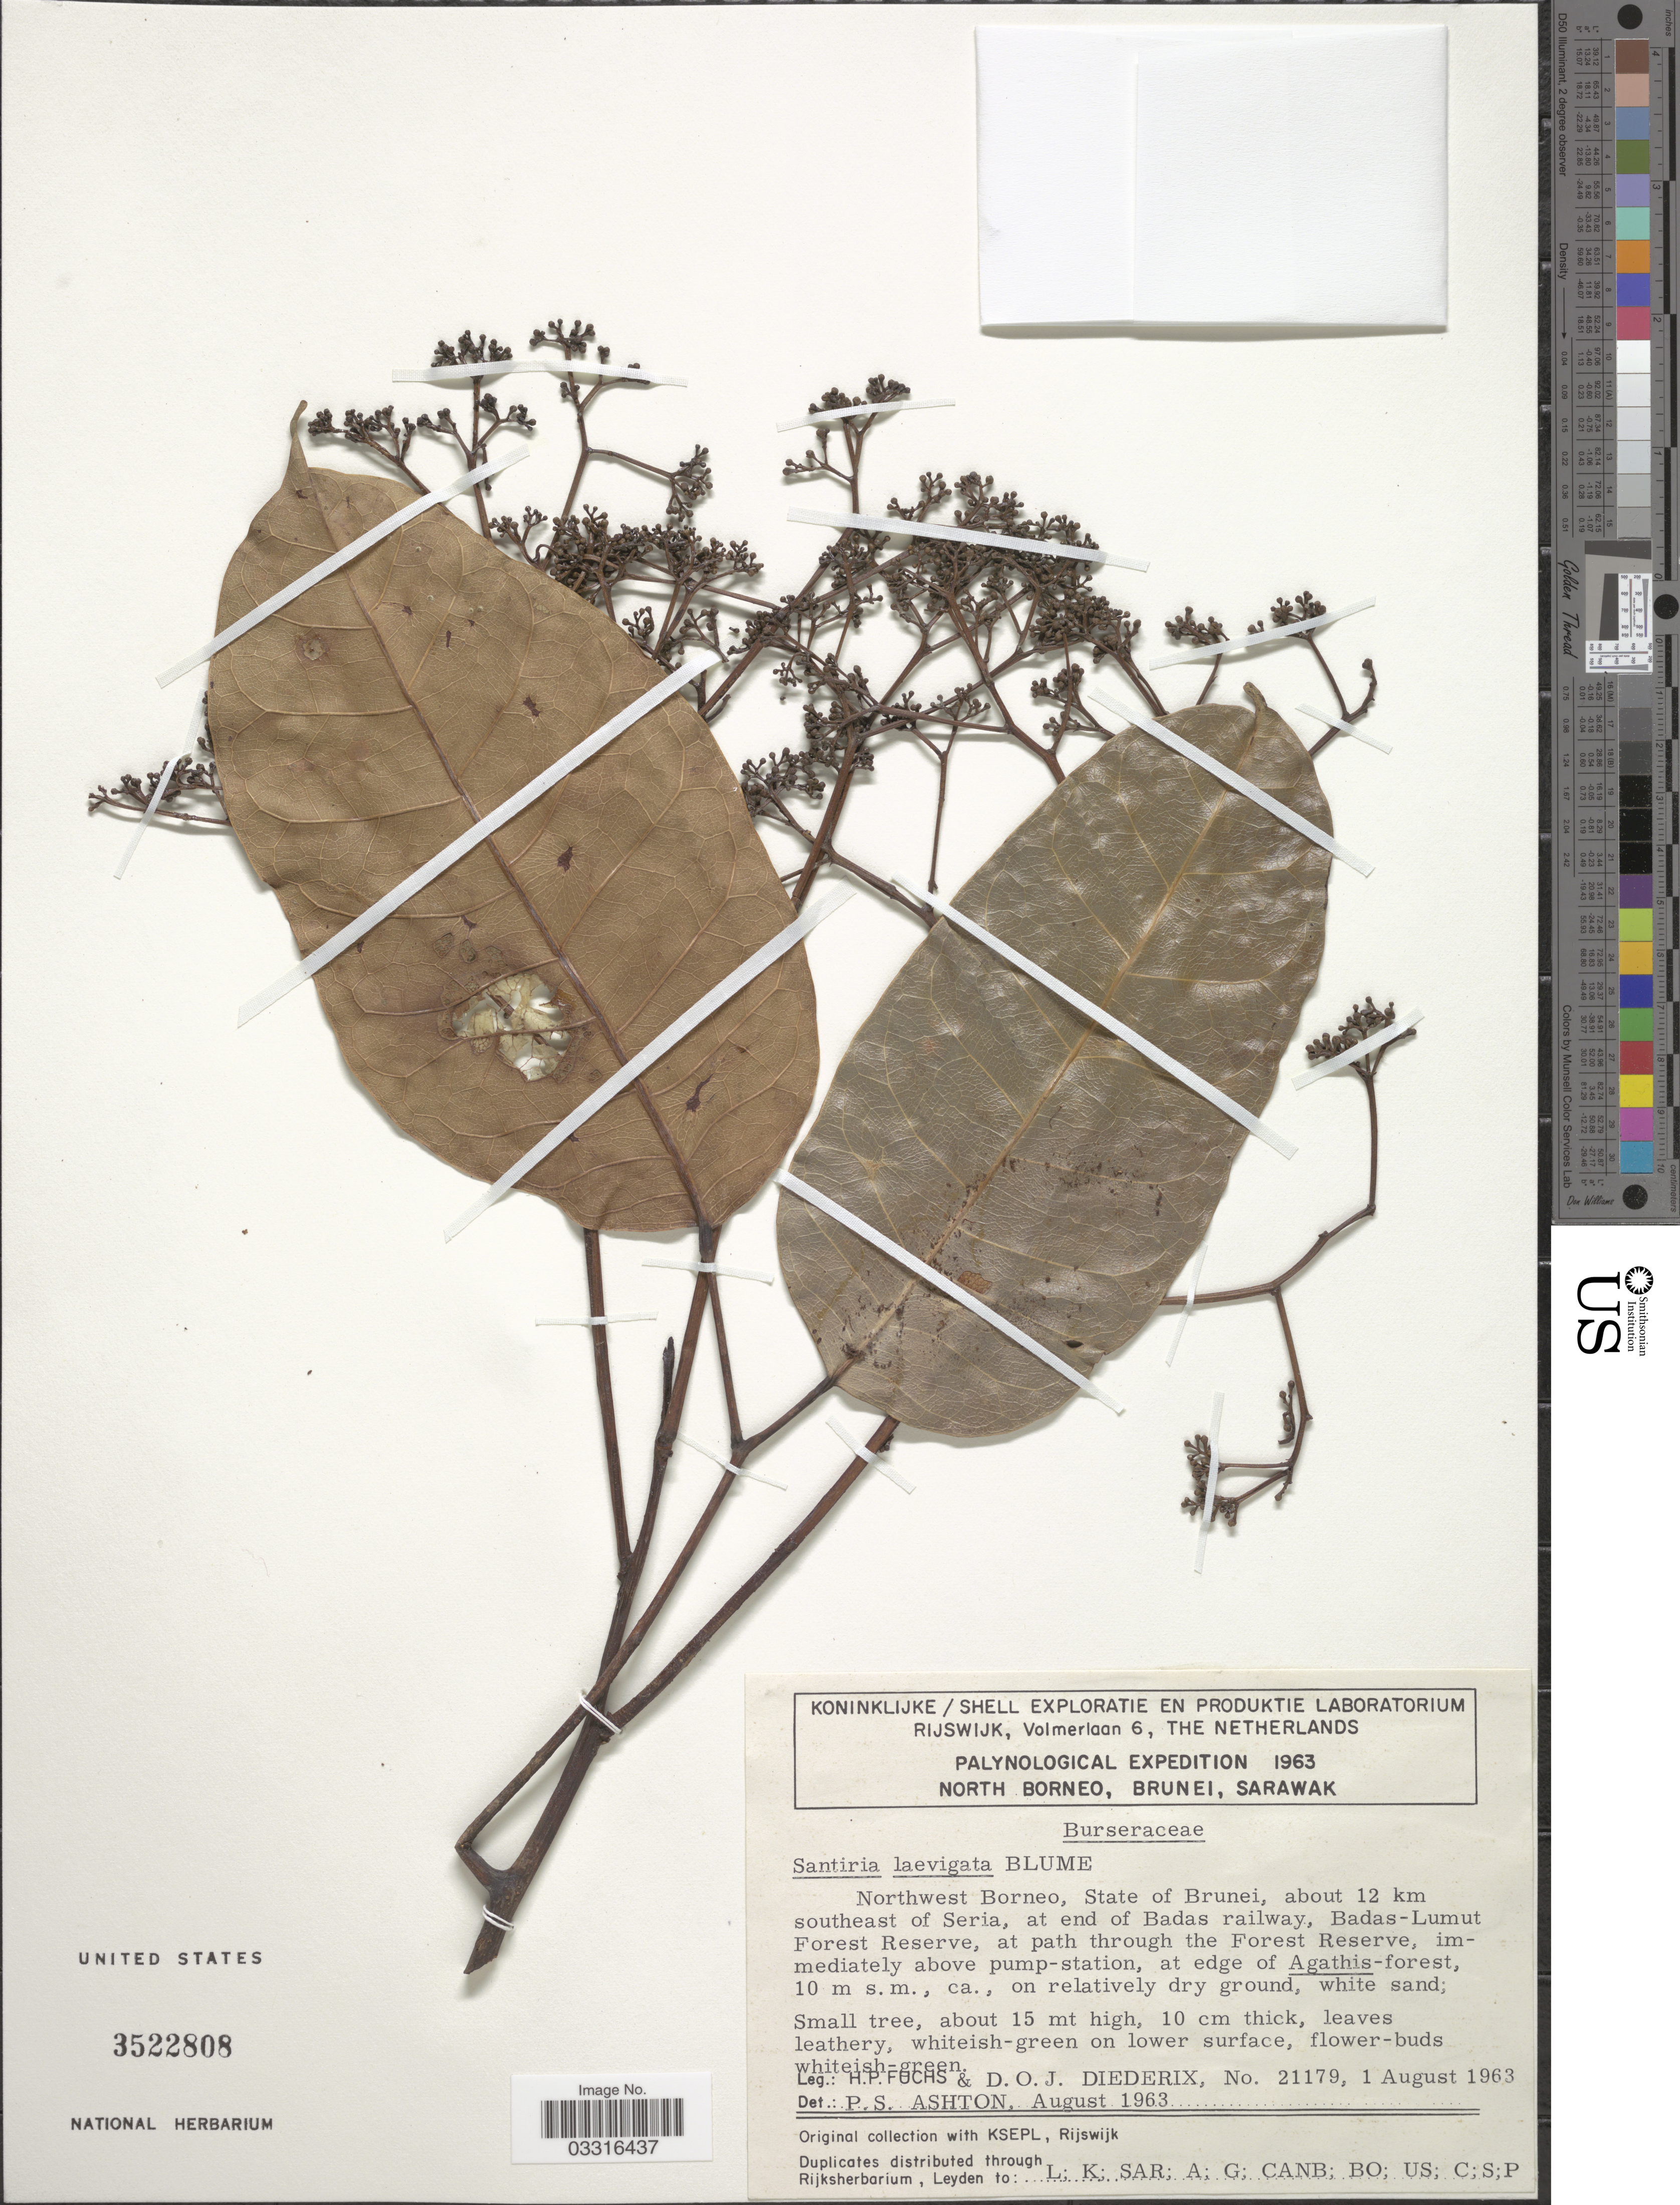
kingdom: Plantae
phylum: Tracheophyta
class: Magnoliopsida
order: Sapindales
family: Burseraceae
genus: Santiria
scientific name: Santiria laevigata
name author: Blume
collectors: H. P. Fuchs & D. Diederix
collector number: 21179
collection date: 1963-08-01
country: Brunei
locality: Northwest Borneo, about 12 km southeast of Seria, at end of Badas railway, Badas-Lumut Forest Reserve, at path through the Forest Reserve, immediately above pump-station.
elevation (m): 10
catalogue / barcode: US 3522808